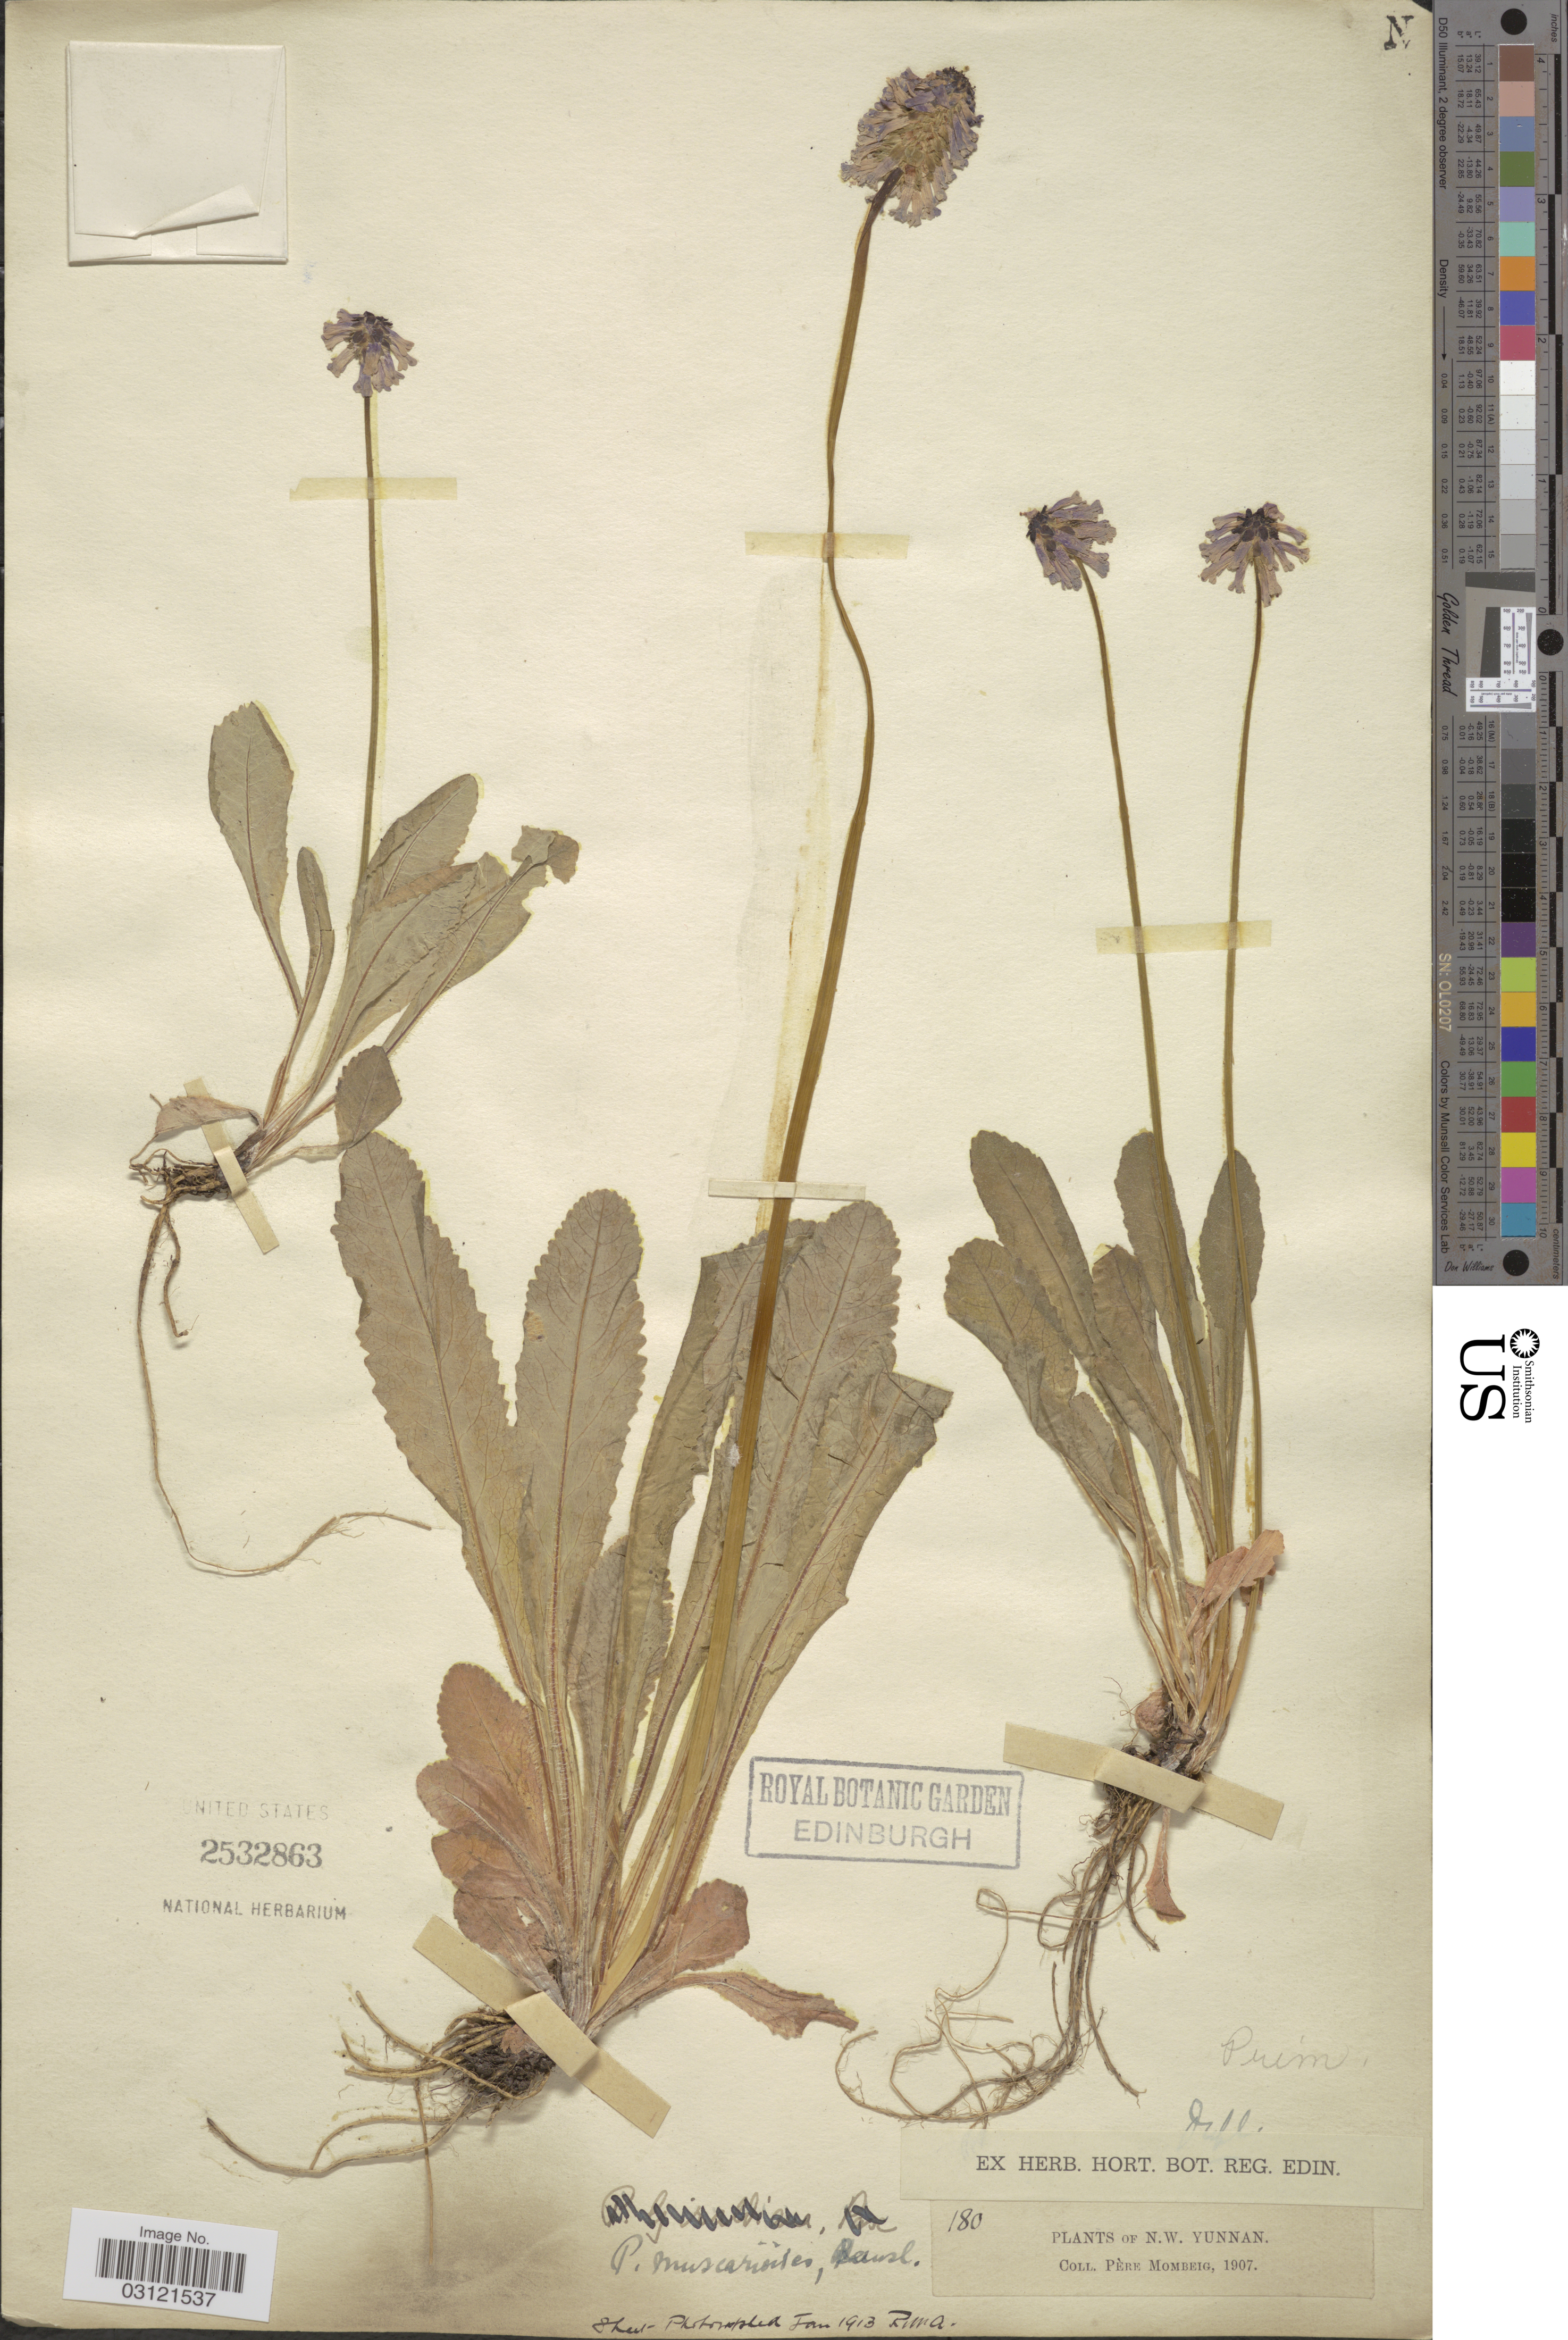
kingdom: Plantae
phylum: Tracheophyta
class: Magnoliopsida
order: Ericales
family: Primulaceae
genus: Primula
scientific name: Primula muscarioides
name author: Hemsl.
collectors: J. Monbeig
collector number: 180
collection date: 1907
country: China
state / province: Yunnan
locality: N.W. Yunnan.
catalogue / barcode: US 2532863